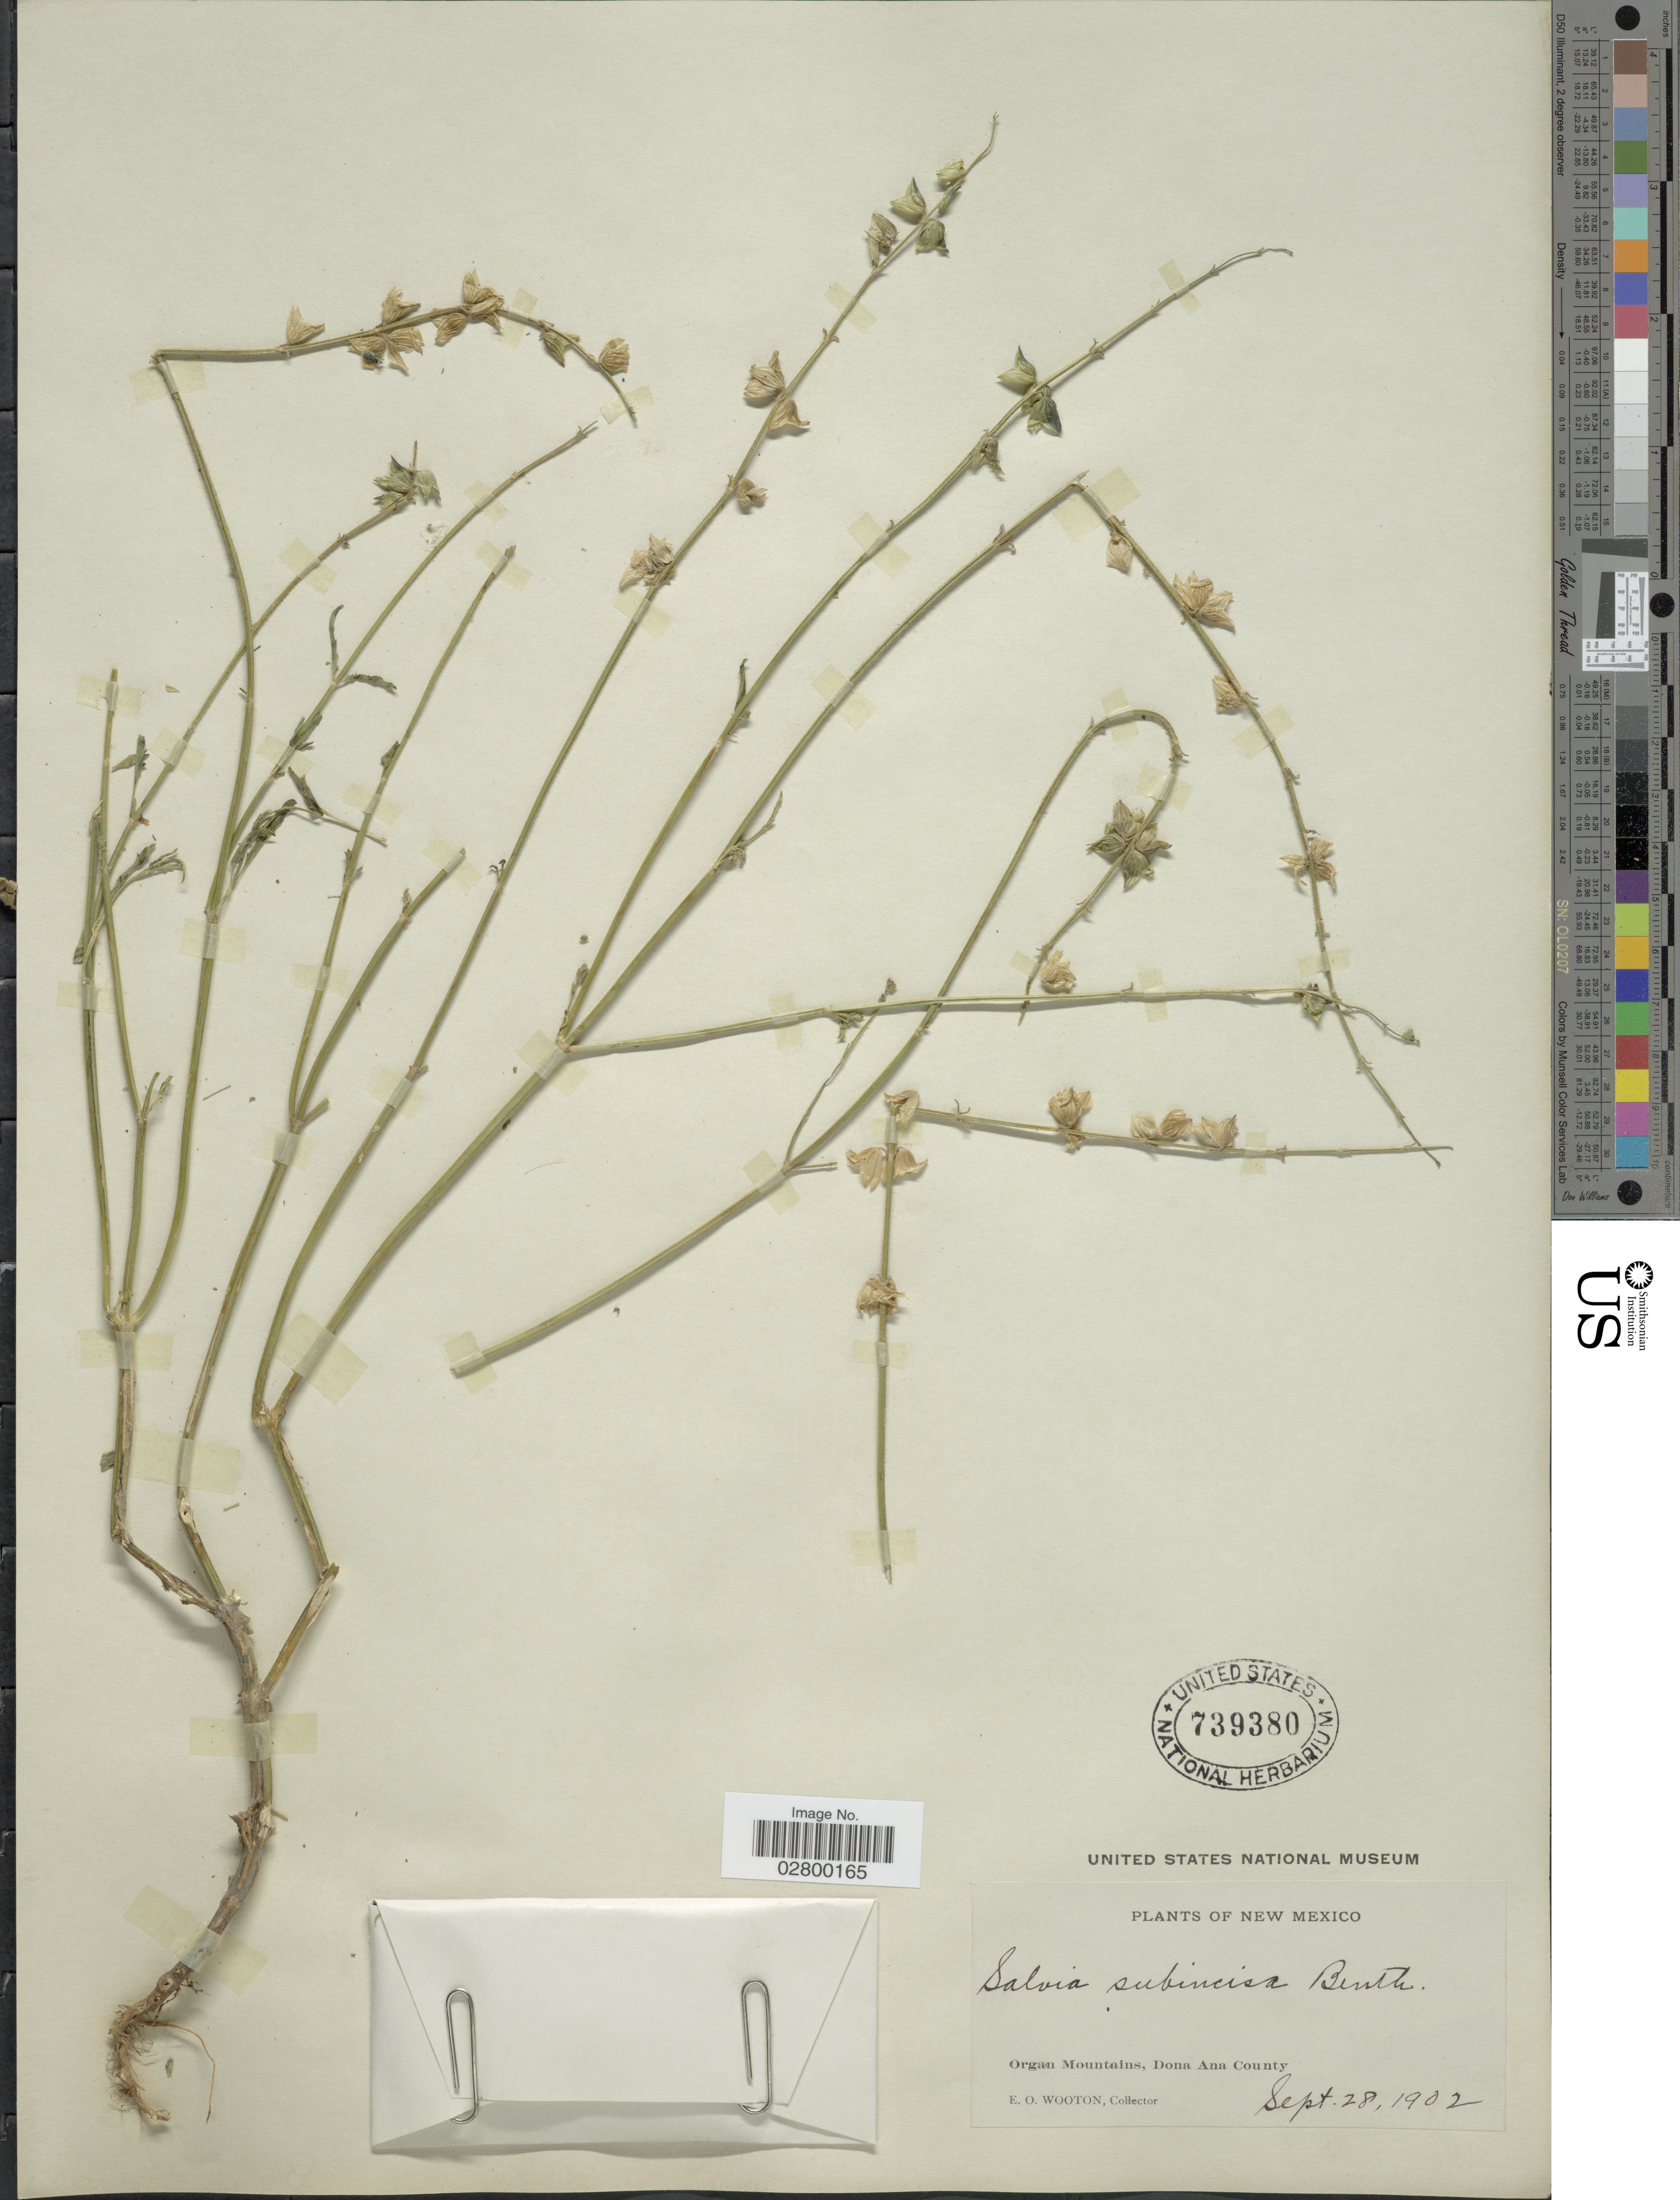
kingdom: Plantae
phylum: Tracheophyta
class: Magnoliopsida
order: Lamiales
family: Lamiaceae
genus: Salvia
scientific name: Salvia subincisa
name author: Benth.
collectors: E. O. Wooton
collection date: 1902-09-28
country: United States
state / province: New Mexico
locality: Organ Mountains, Dona Ana County.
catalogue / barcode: US 739380